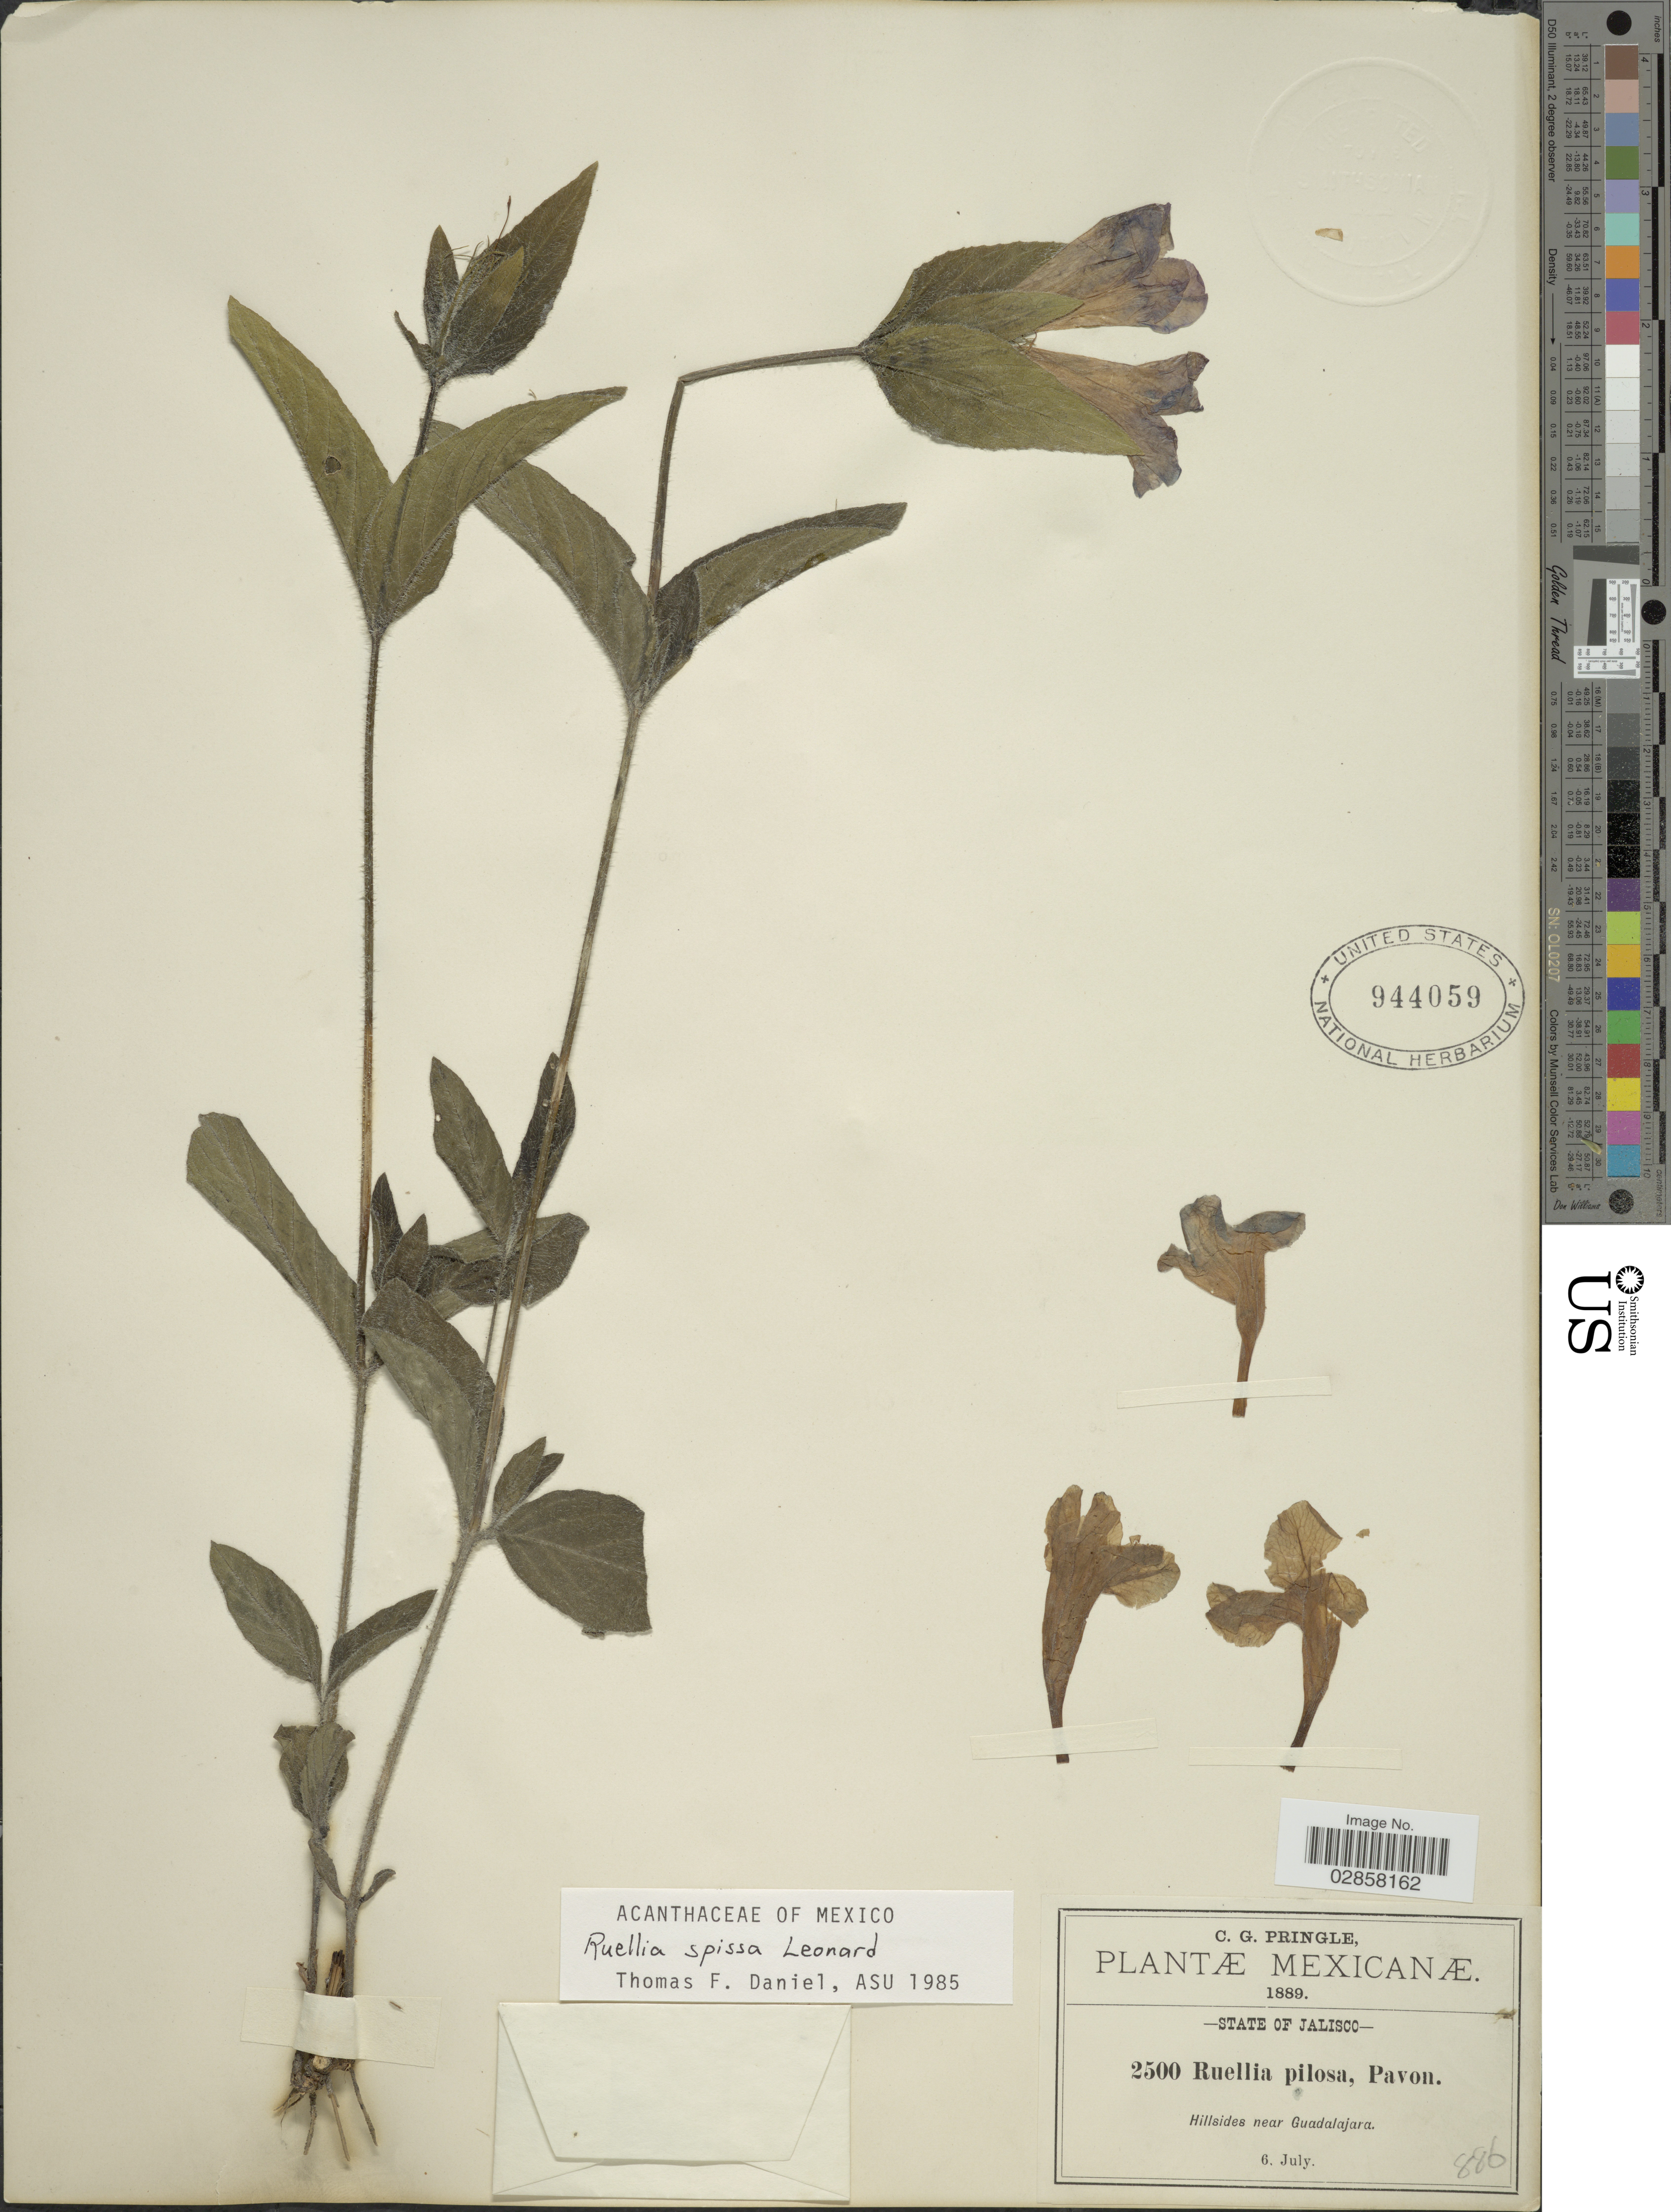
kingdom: Plantae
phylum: Tracheophyta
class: Magnoliopsida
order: Lamiales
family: Acanthaceae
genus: Ruellia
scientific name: Ruellia spissa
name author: Leonard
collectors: C. G. Pringle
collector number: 2500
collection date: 1889-07-06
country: Mexico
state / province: Jalisco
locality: Hillsides near Guadalajara.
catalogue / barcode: US 944059